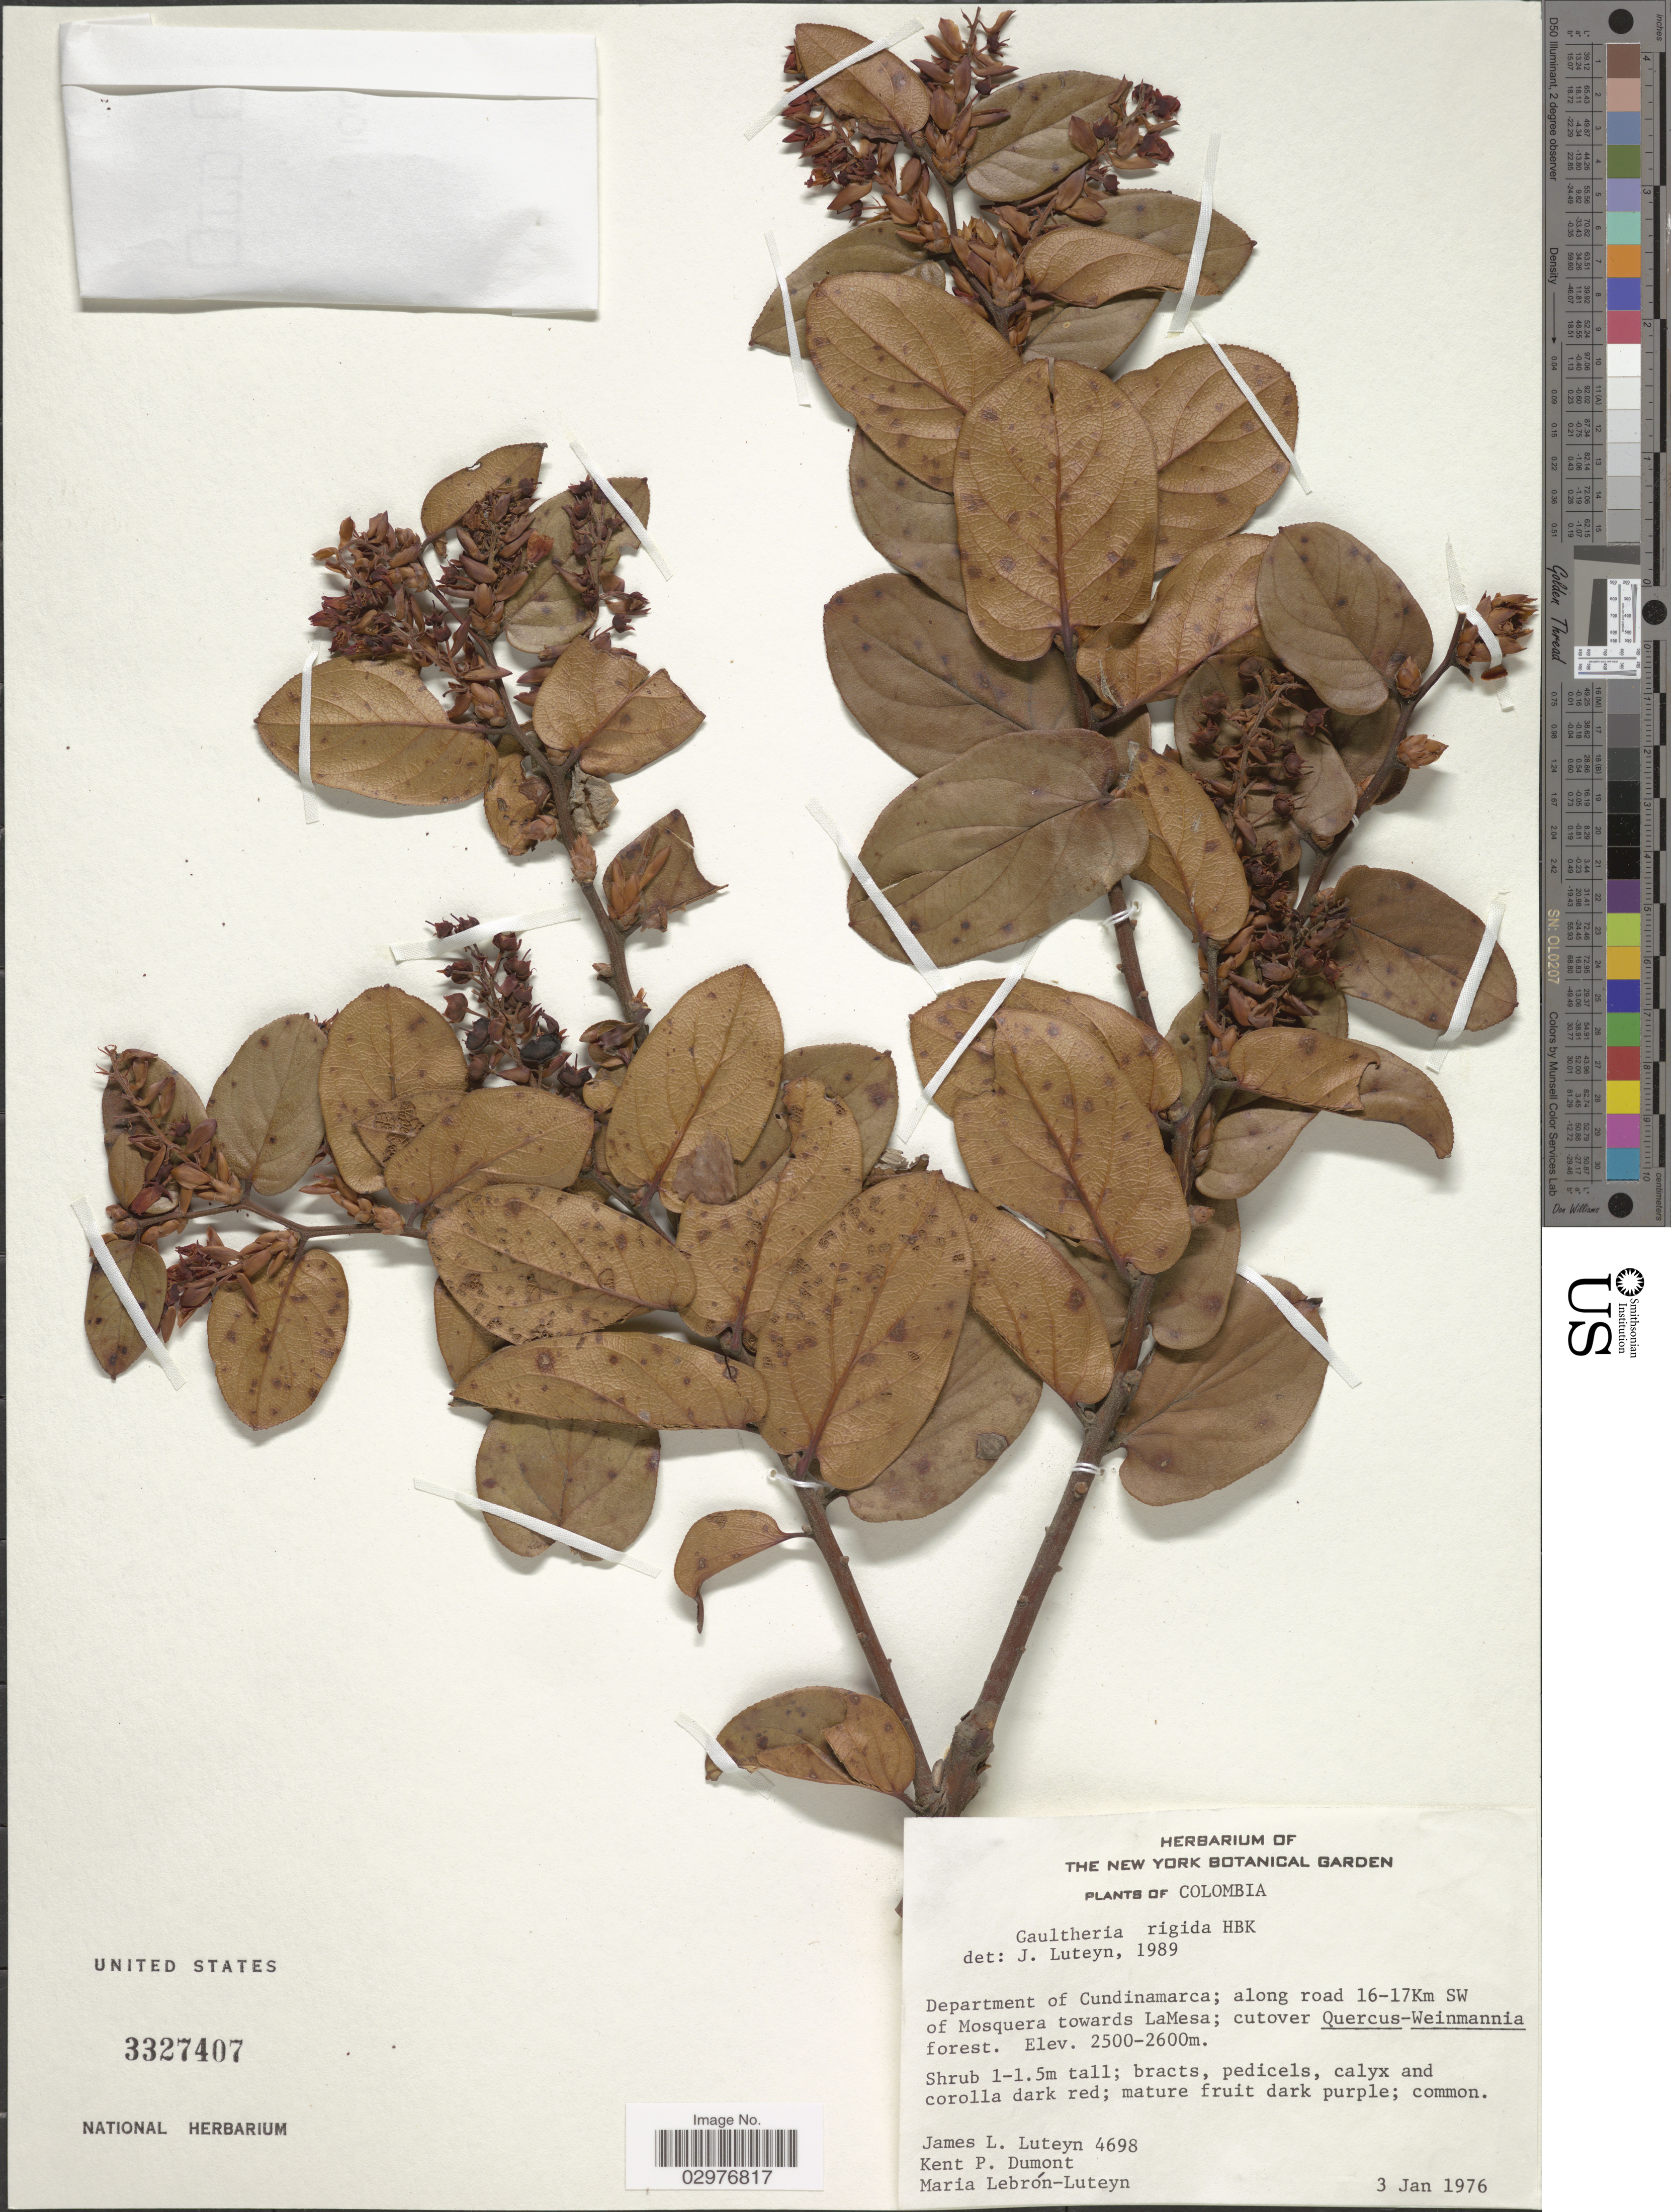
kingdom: Plantae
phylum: Tracheophyta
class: Magnoliopsida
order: Ericales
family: Ericaceae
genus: Gaultheria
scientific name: Gaultheria rigida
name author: Kunth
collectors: J. Luteyn, K. P. Dumont & M. L. Lebrón-Luteyn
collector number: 4698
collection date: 1976-01-03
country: Colombia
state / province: Cundinamarca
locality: Department of Cundinamarca; along road 16-17 Km SW of Mosquera towards LaMesa.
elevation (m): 2500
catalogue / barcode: US 3327407